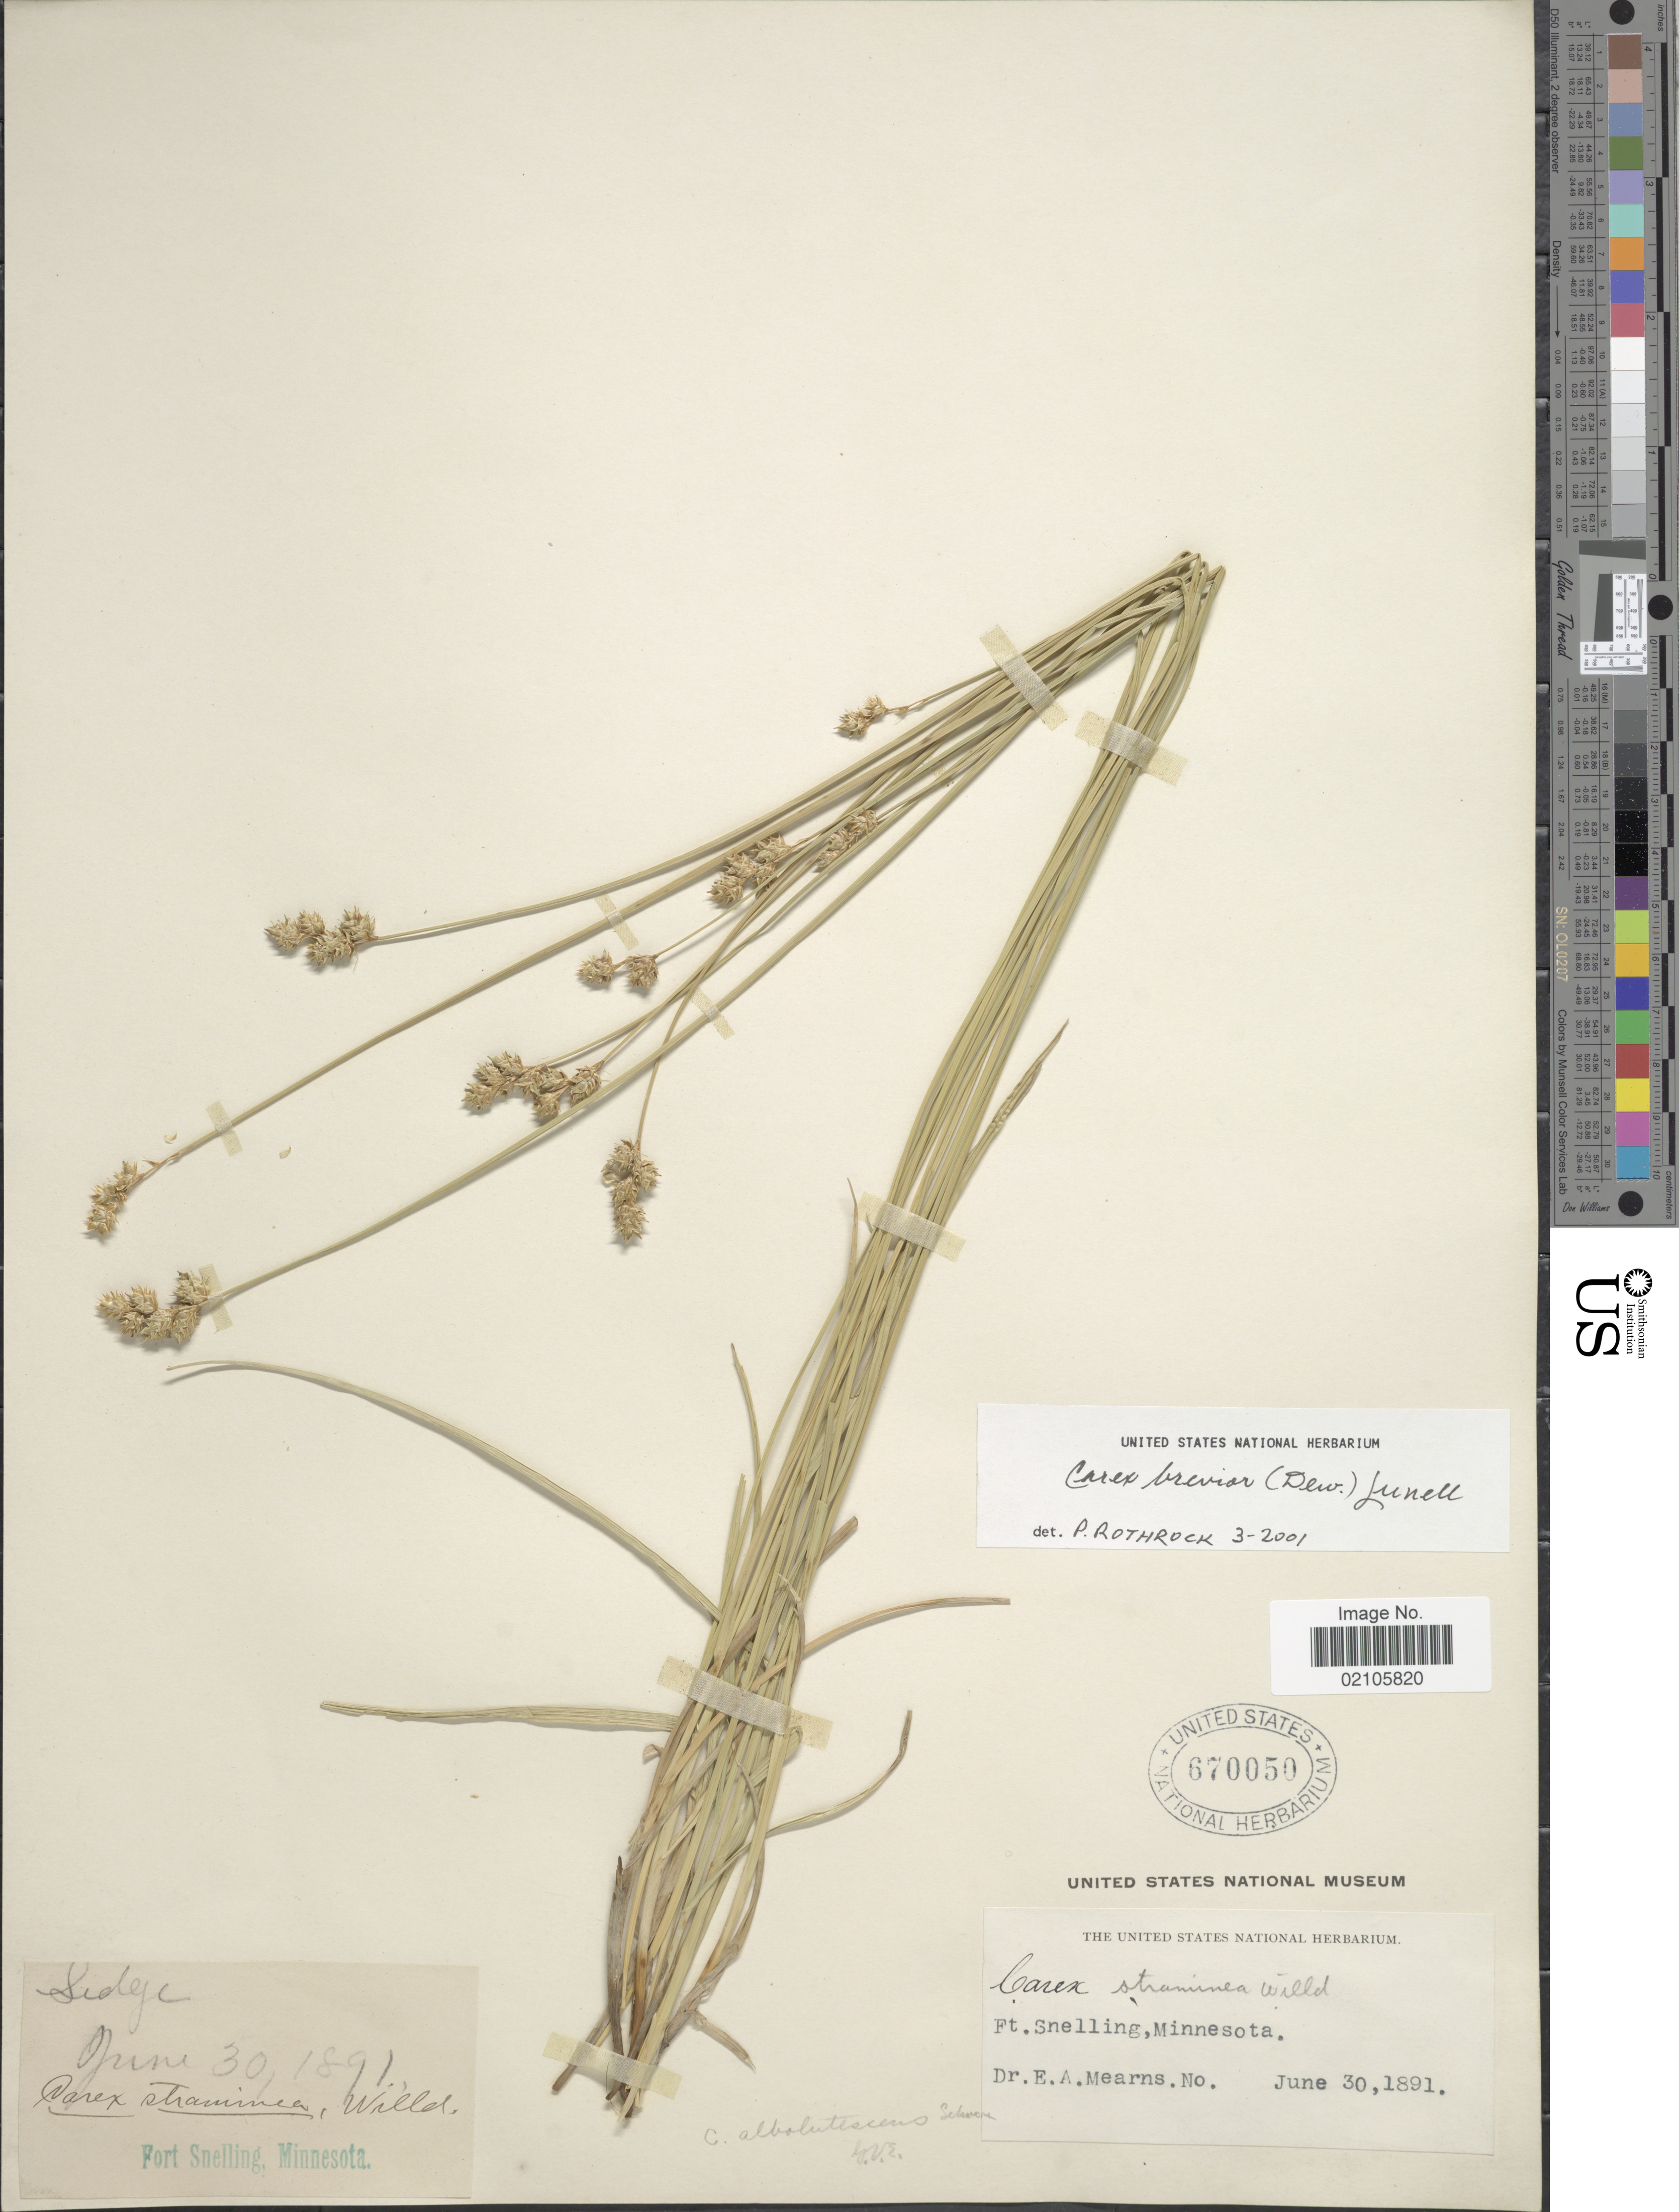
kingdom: Plantae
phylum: Tracheophyta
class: Liliopsida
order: Poales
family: Cyperaceae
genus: Carex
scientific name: Carex brevior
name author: (Dewey) Mack. ex Lunell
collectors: E. A. Mearns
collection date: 1891-06-30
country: United States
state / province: Minnesota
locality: Fort Snelling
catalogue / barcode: US 670050